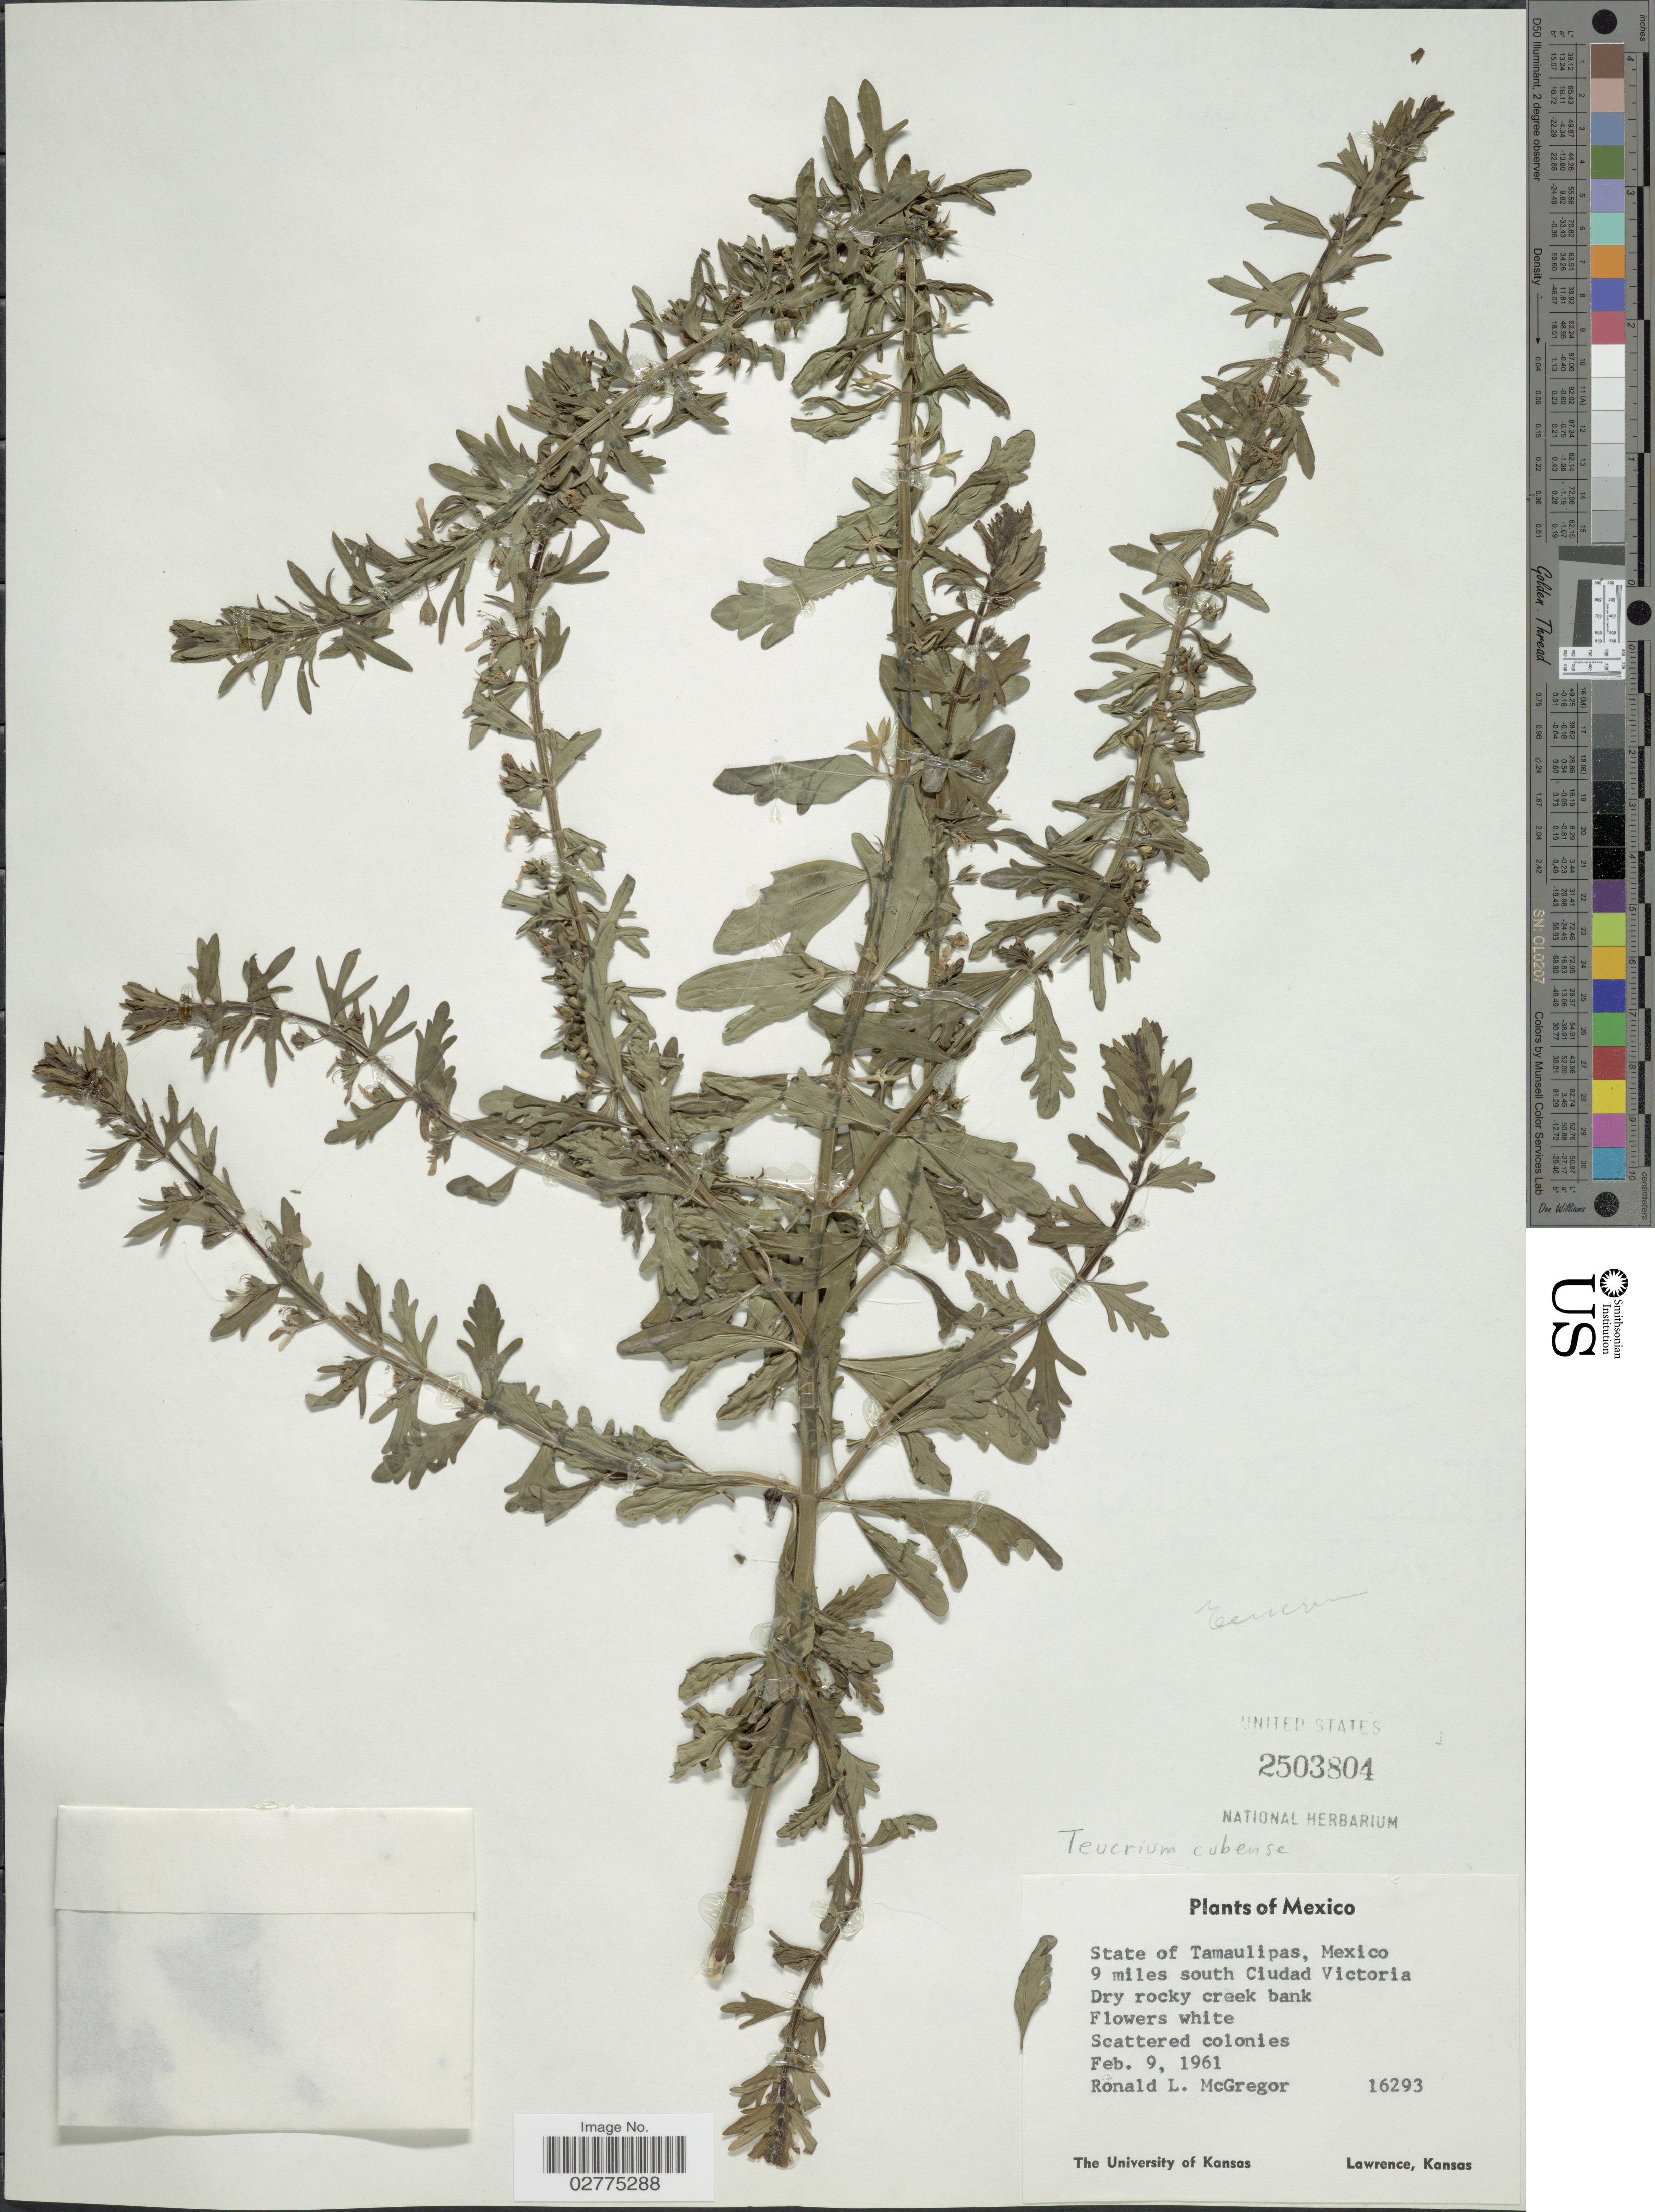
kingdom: Plantae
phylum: Tracheophyta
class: Magnoliopsida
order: Lamiales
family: Lamiaceae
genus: Teucrium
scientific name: Teucrium cubense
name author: Jacq.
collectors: R. McGregor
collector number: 16293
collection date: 1961-02-09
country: Mexico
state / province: Tamaulipas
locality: State of Tamaulipas, Mexico, 9 miles south Ciudad Victoria.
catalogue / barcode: US 2503804